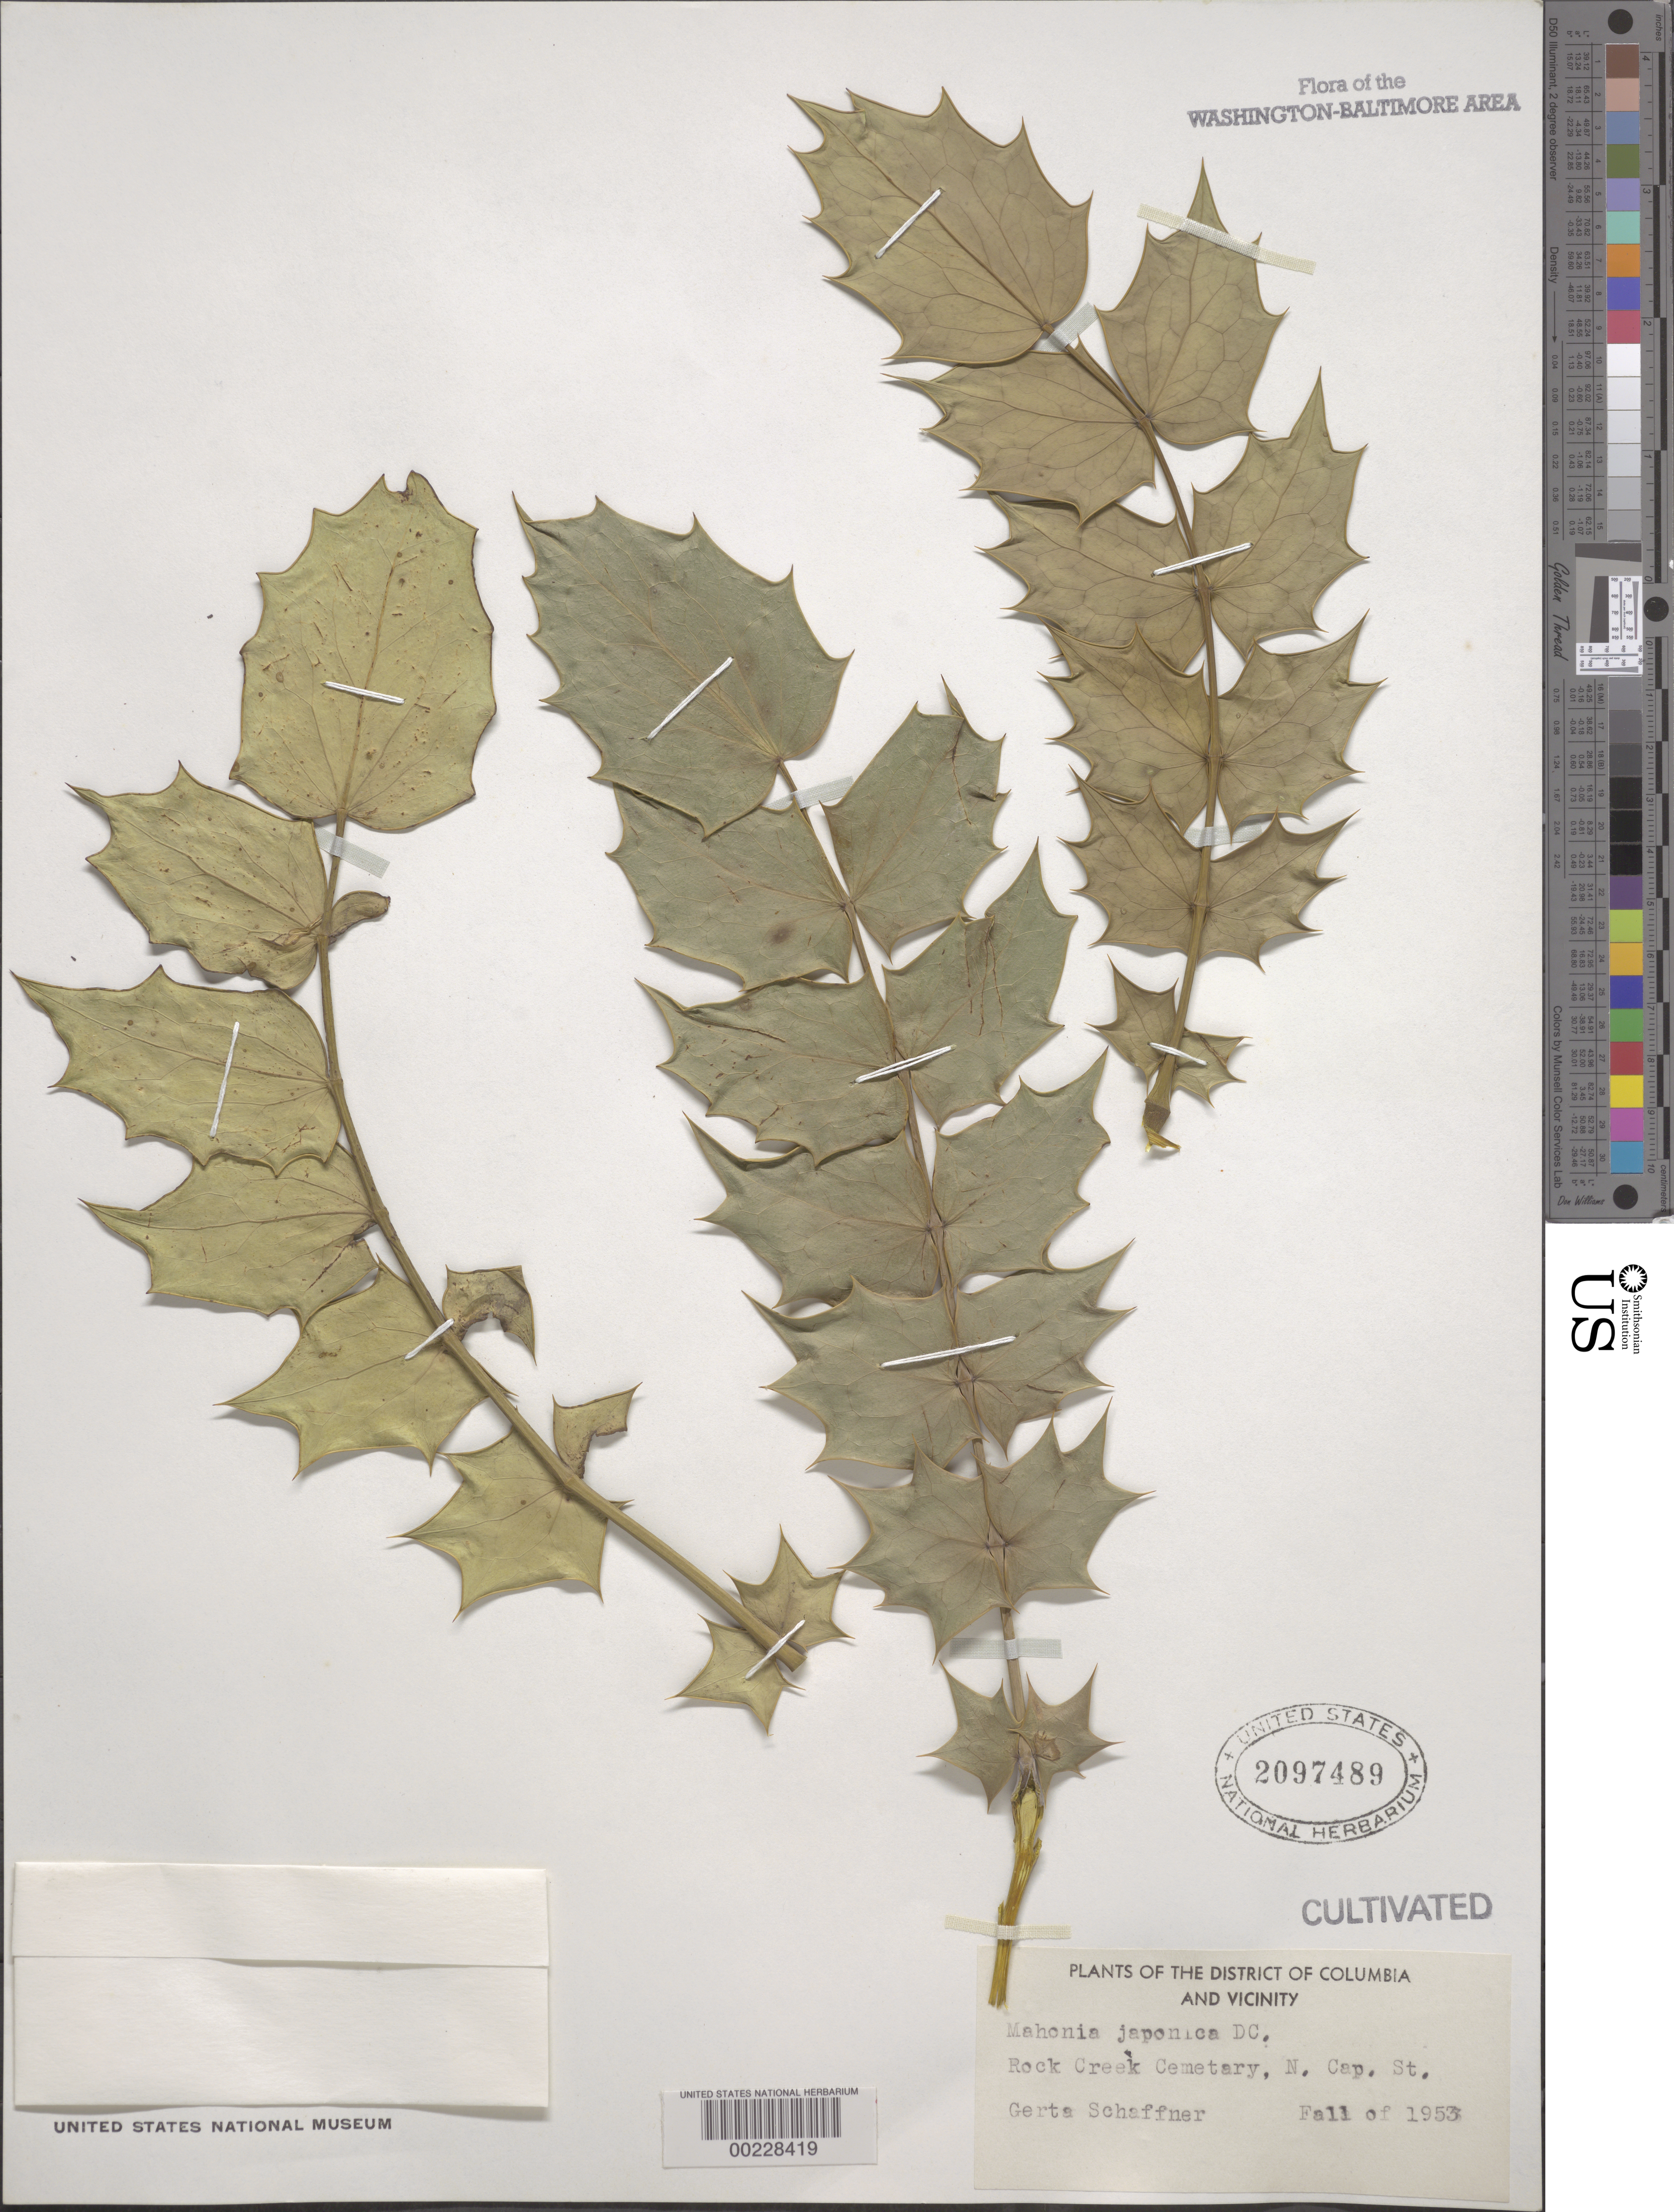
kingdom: Plantae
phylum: Tracheophyta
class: Magnoliopsida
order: Ranunculales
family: Berberidaceae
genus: Mahonia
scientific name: Mahonia bealei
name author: (Fortune) Carrière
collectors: G. Schaffner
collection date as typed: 1953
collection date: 1953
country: United States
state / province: District of Columbia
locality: Rock Creek Cemetary, N. Capital St.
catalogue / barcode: US 2097489